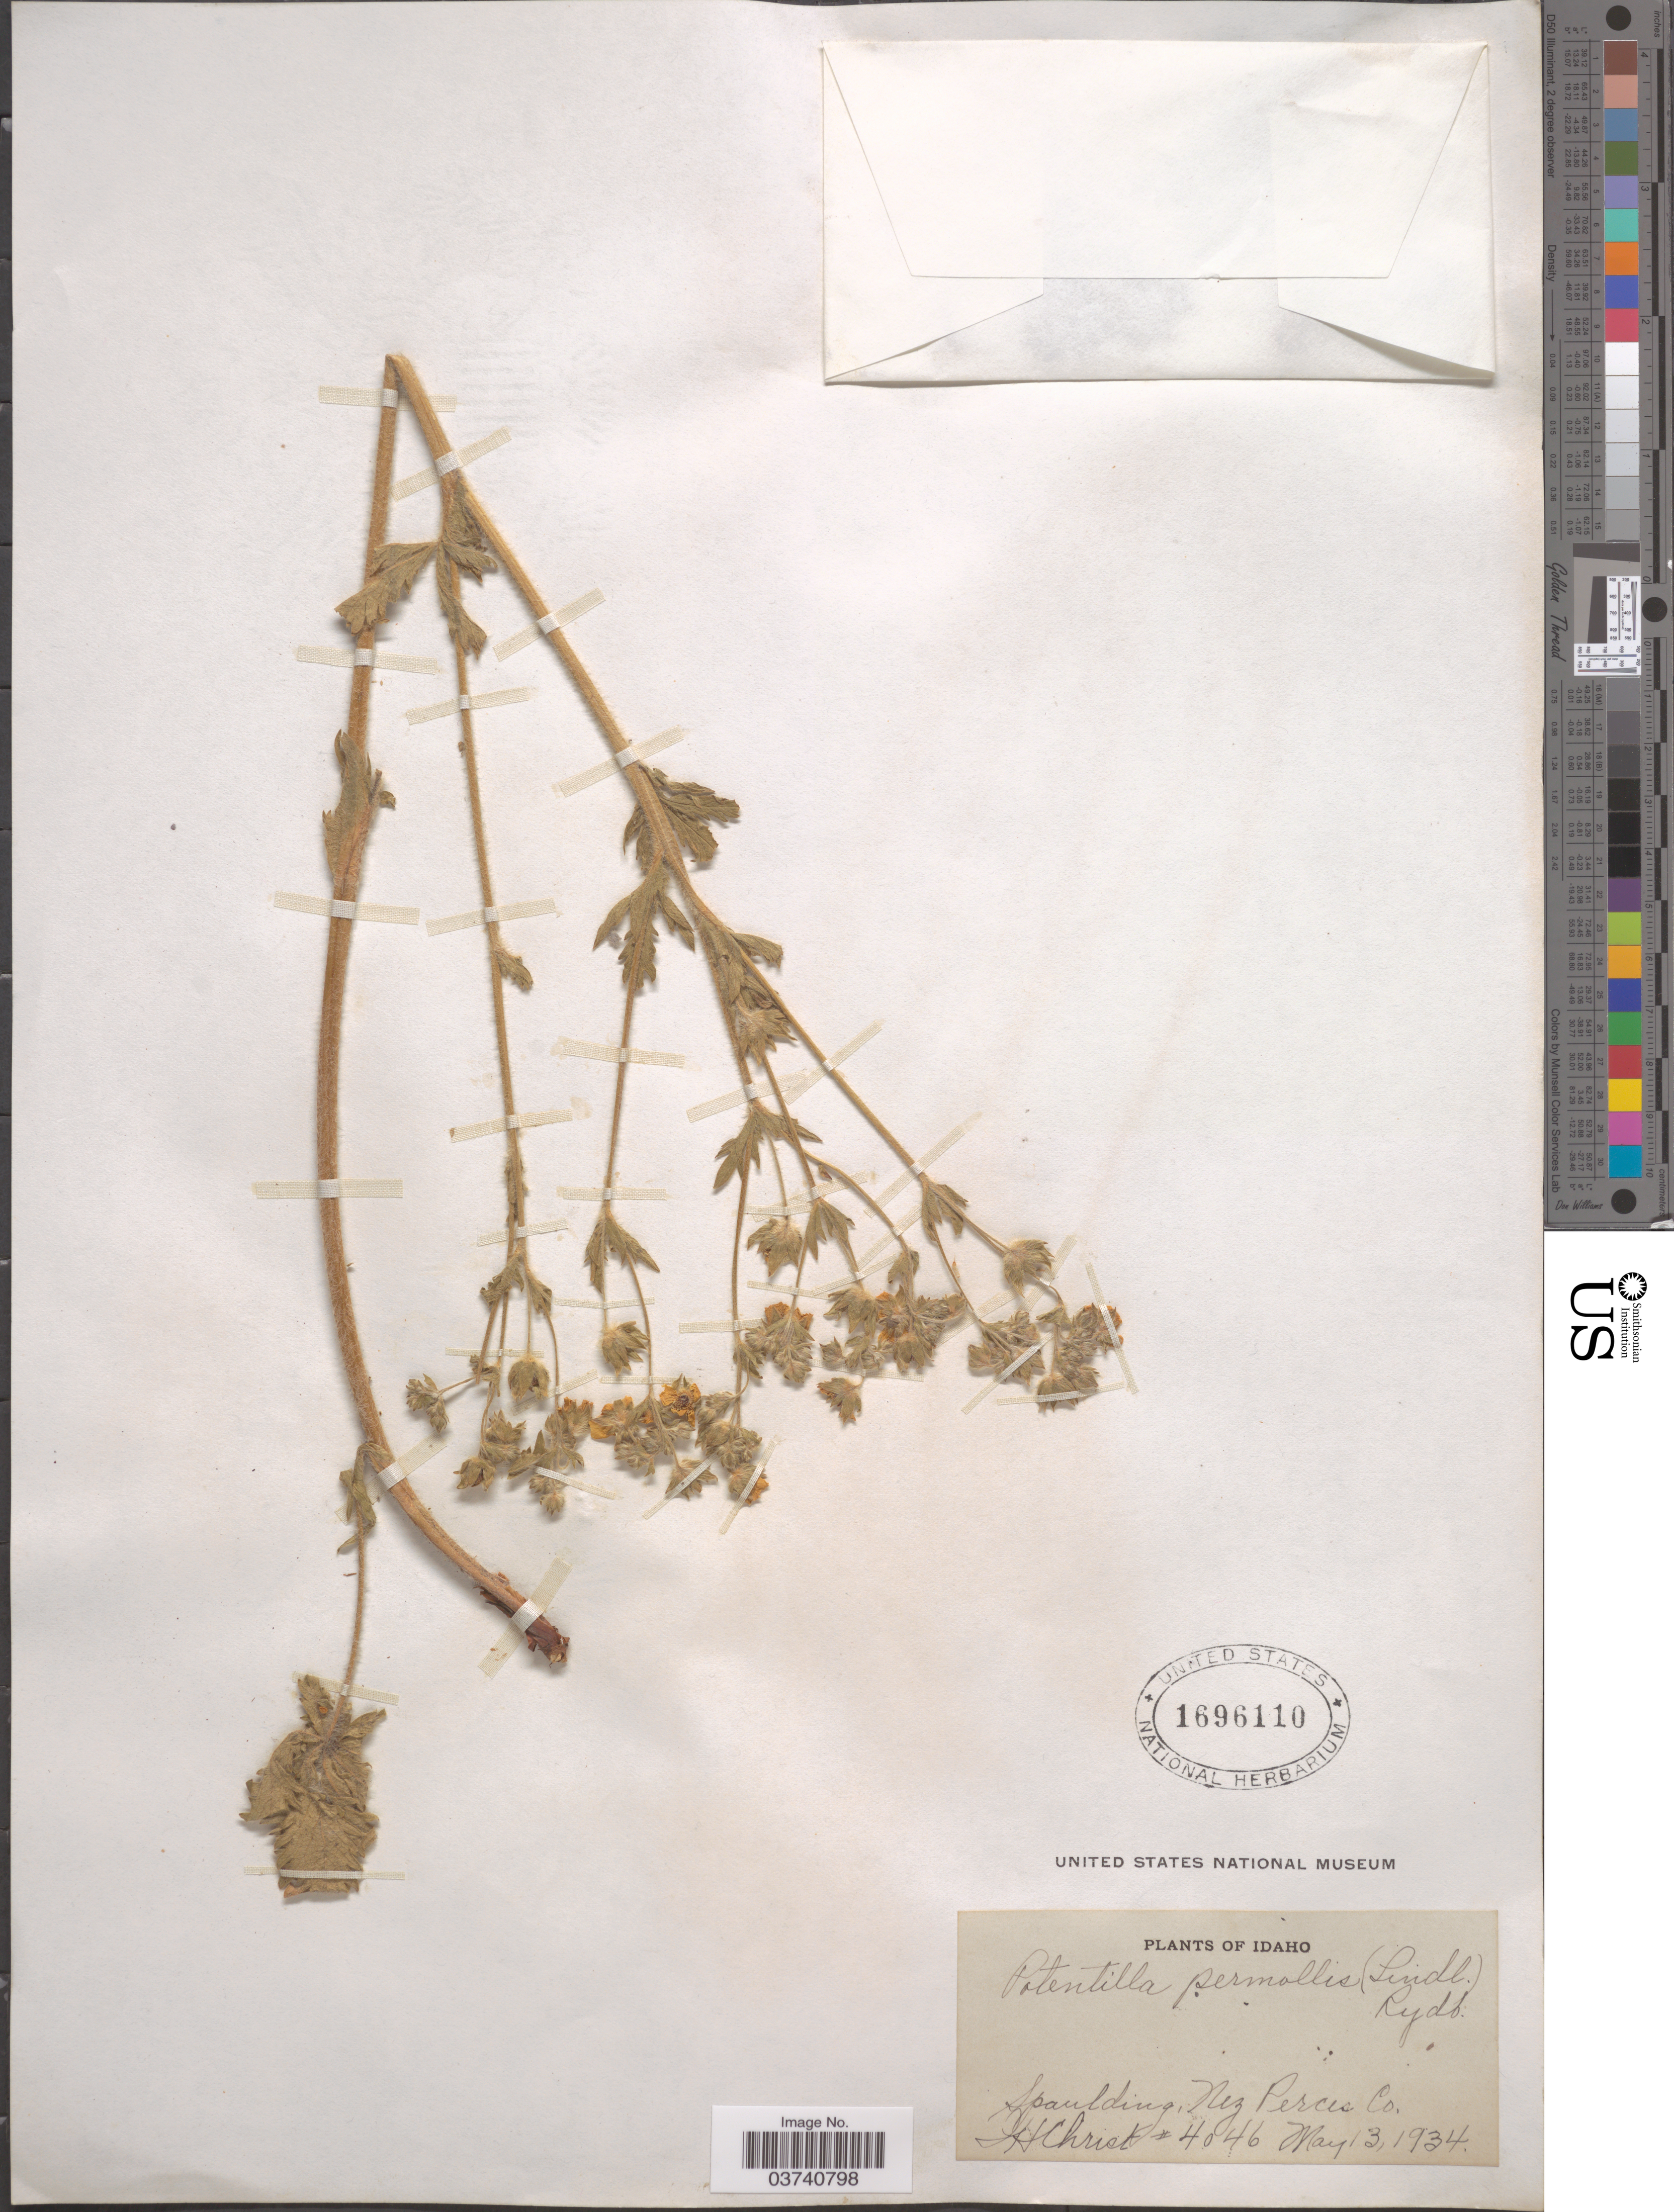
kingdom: Plantae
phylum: Tracheophyta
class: Magnoliopsida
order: Rosales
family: Rosaceae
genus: Potentilla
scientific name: Potentilla permollis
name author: Rydb.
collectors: J. H. Christ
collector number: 4046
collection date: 1934-05-13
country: United States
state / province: Idaho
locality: Spaulding, Nez Perces Co.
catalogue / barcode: US 1696110